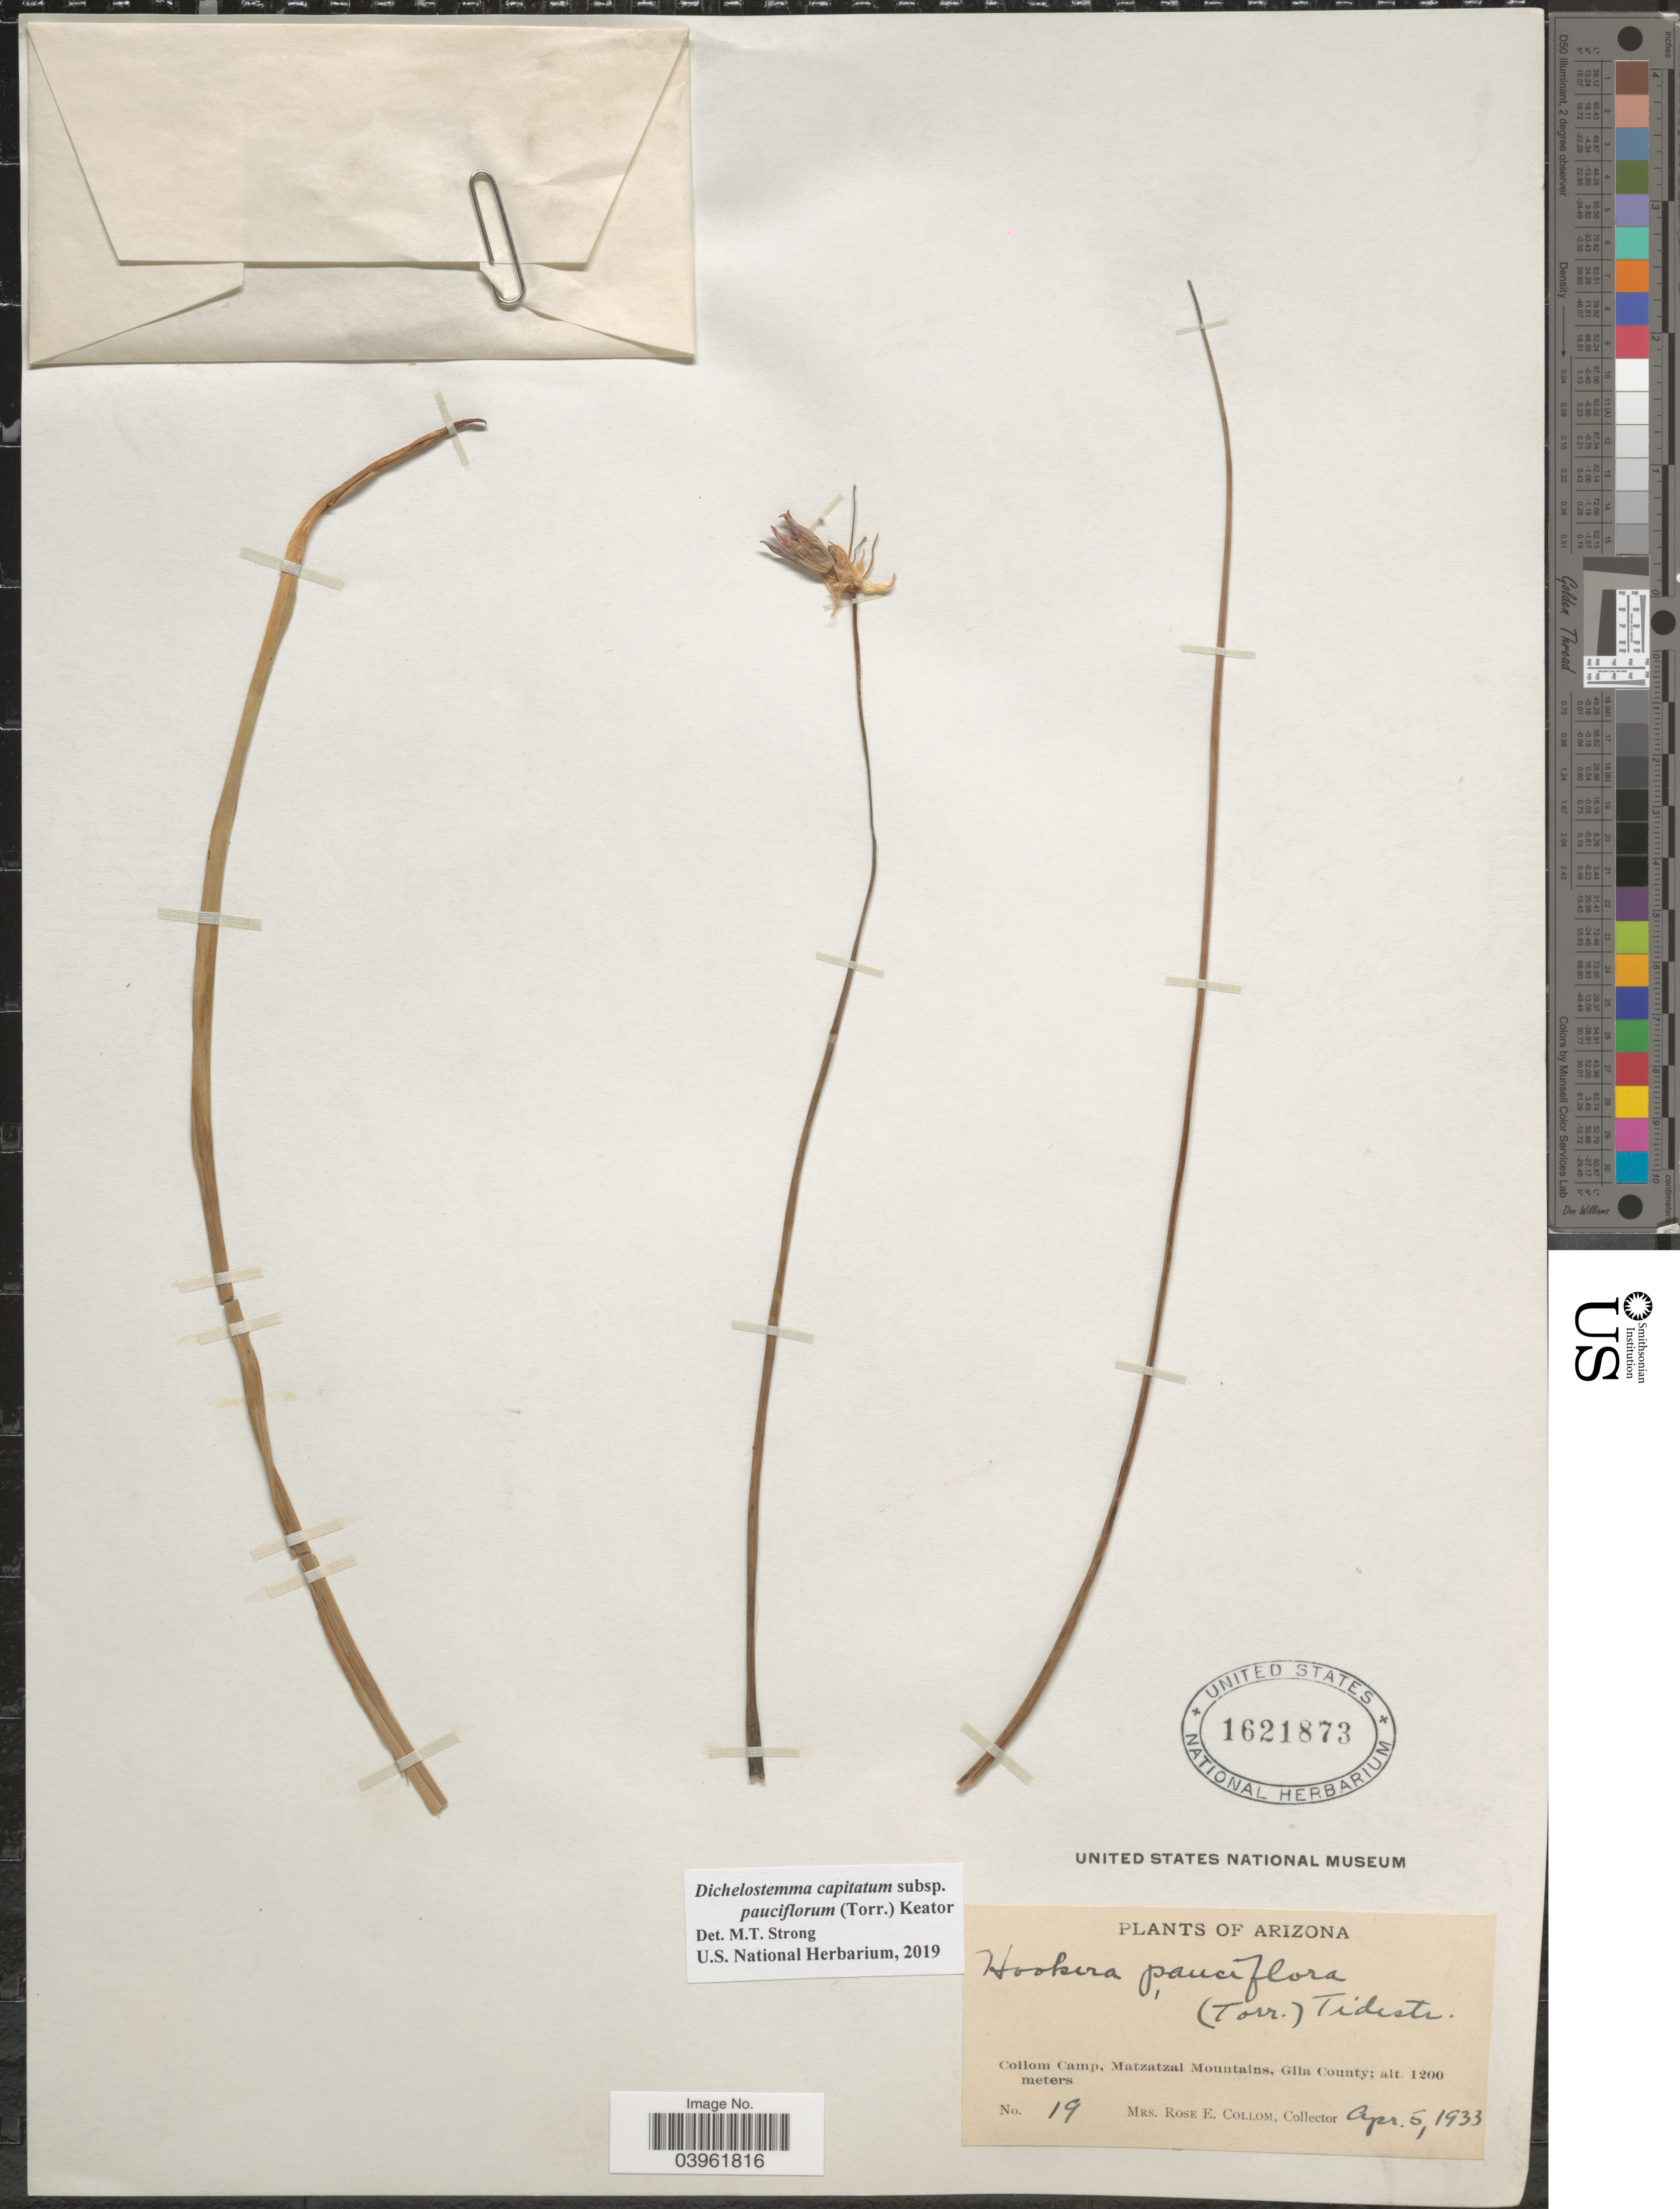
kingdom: Plantae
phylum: Tracheophyta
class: Liliopsida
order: Asparagales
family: Asparagaceae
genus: Dichelostemma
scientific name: Dichelostemma capitatum subsp. pauciflorum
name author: (Torr.) Keator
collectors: R. E. Collom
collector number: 19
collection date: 1933-04-05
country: United States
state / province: Arizona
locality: Collom Camp, Matzatzal Mountains, Gila County.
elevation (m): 1200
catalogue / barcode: US 1621873